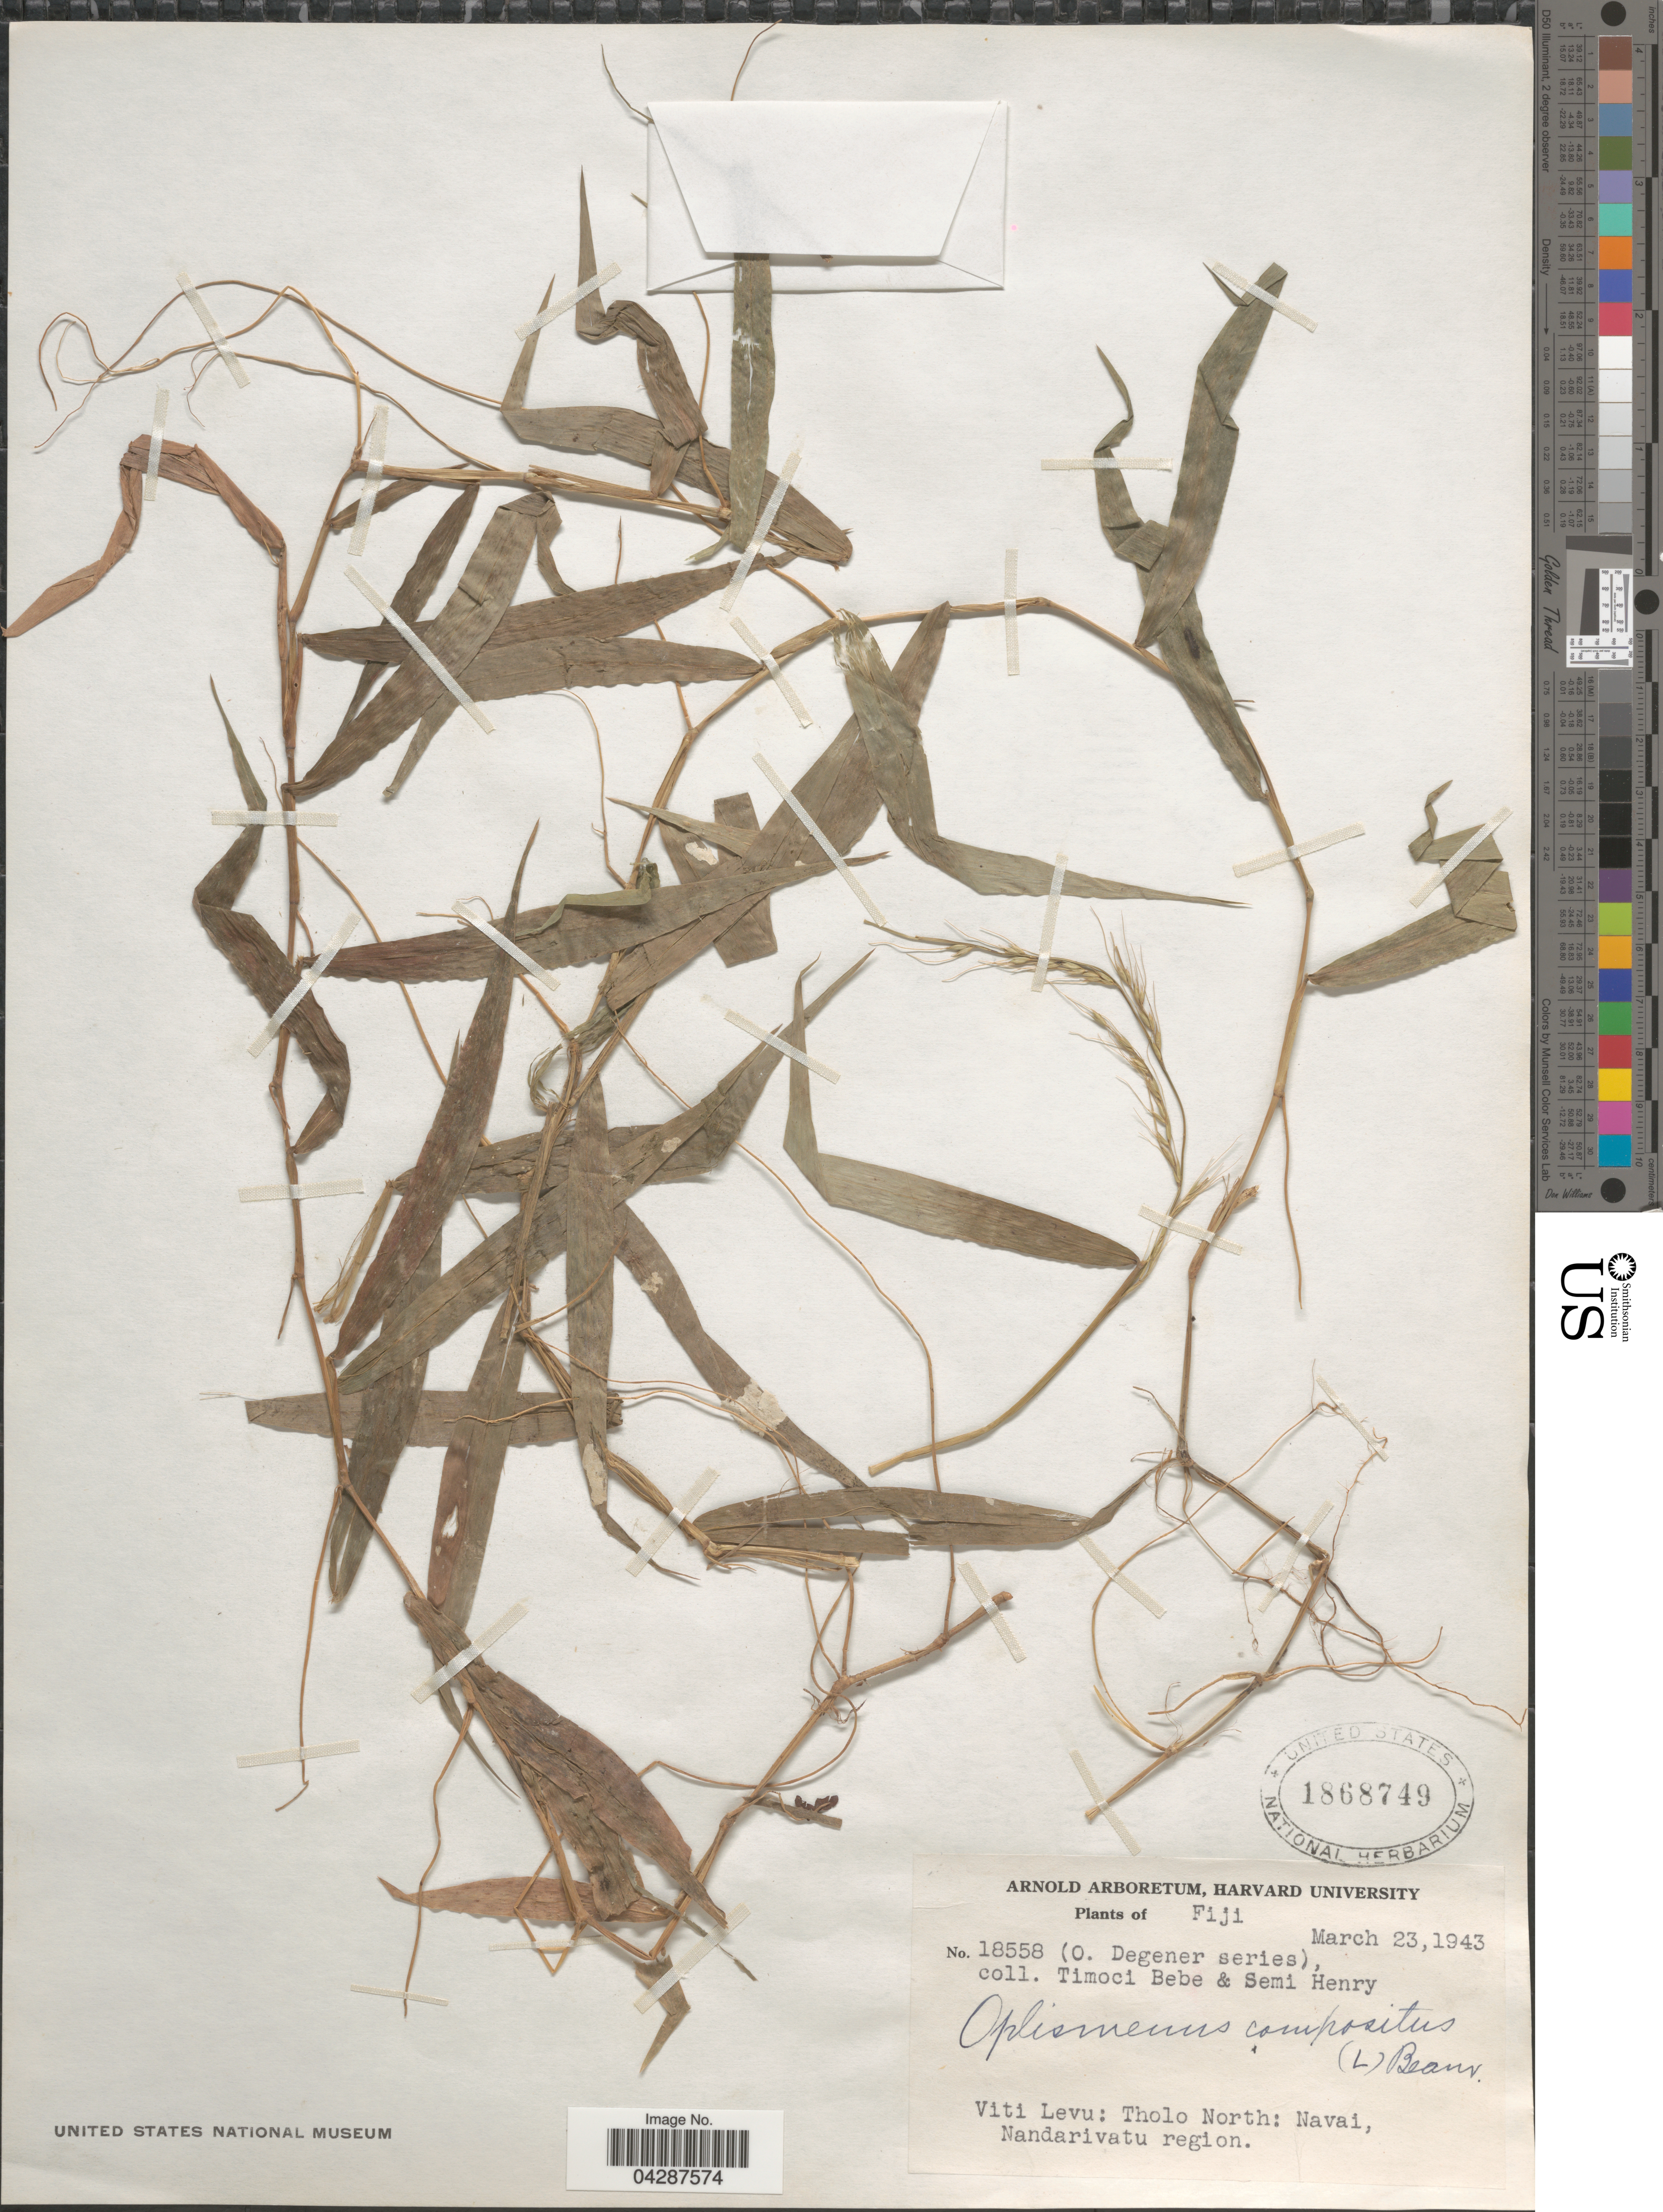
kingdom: Plantae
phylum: Tracheophyta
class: Liliopsida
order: Poales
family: Poaceae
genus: Oplismenus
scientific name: Oplismenus compositus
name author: (L.) P. Beauv.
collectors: T. Bebe & S. Henry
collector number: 18558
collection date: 1943-03-23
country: Fiji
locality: Viti Levu: Tholo North: Navai, Nandarivatu region.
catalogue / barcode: US 1868749